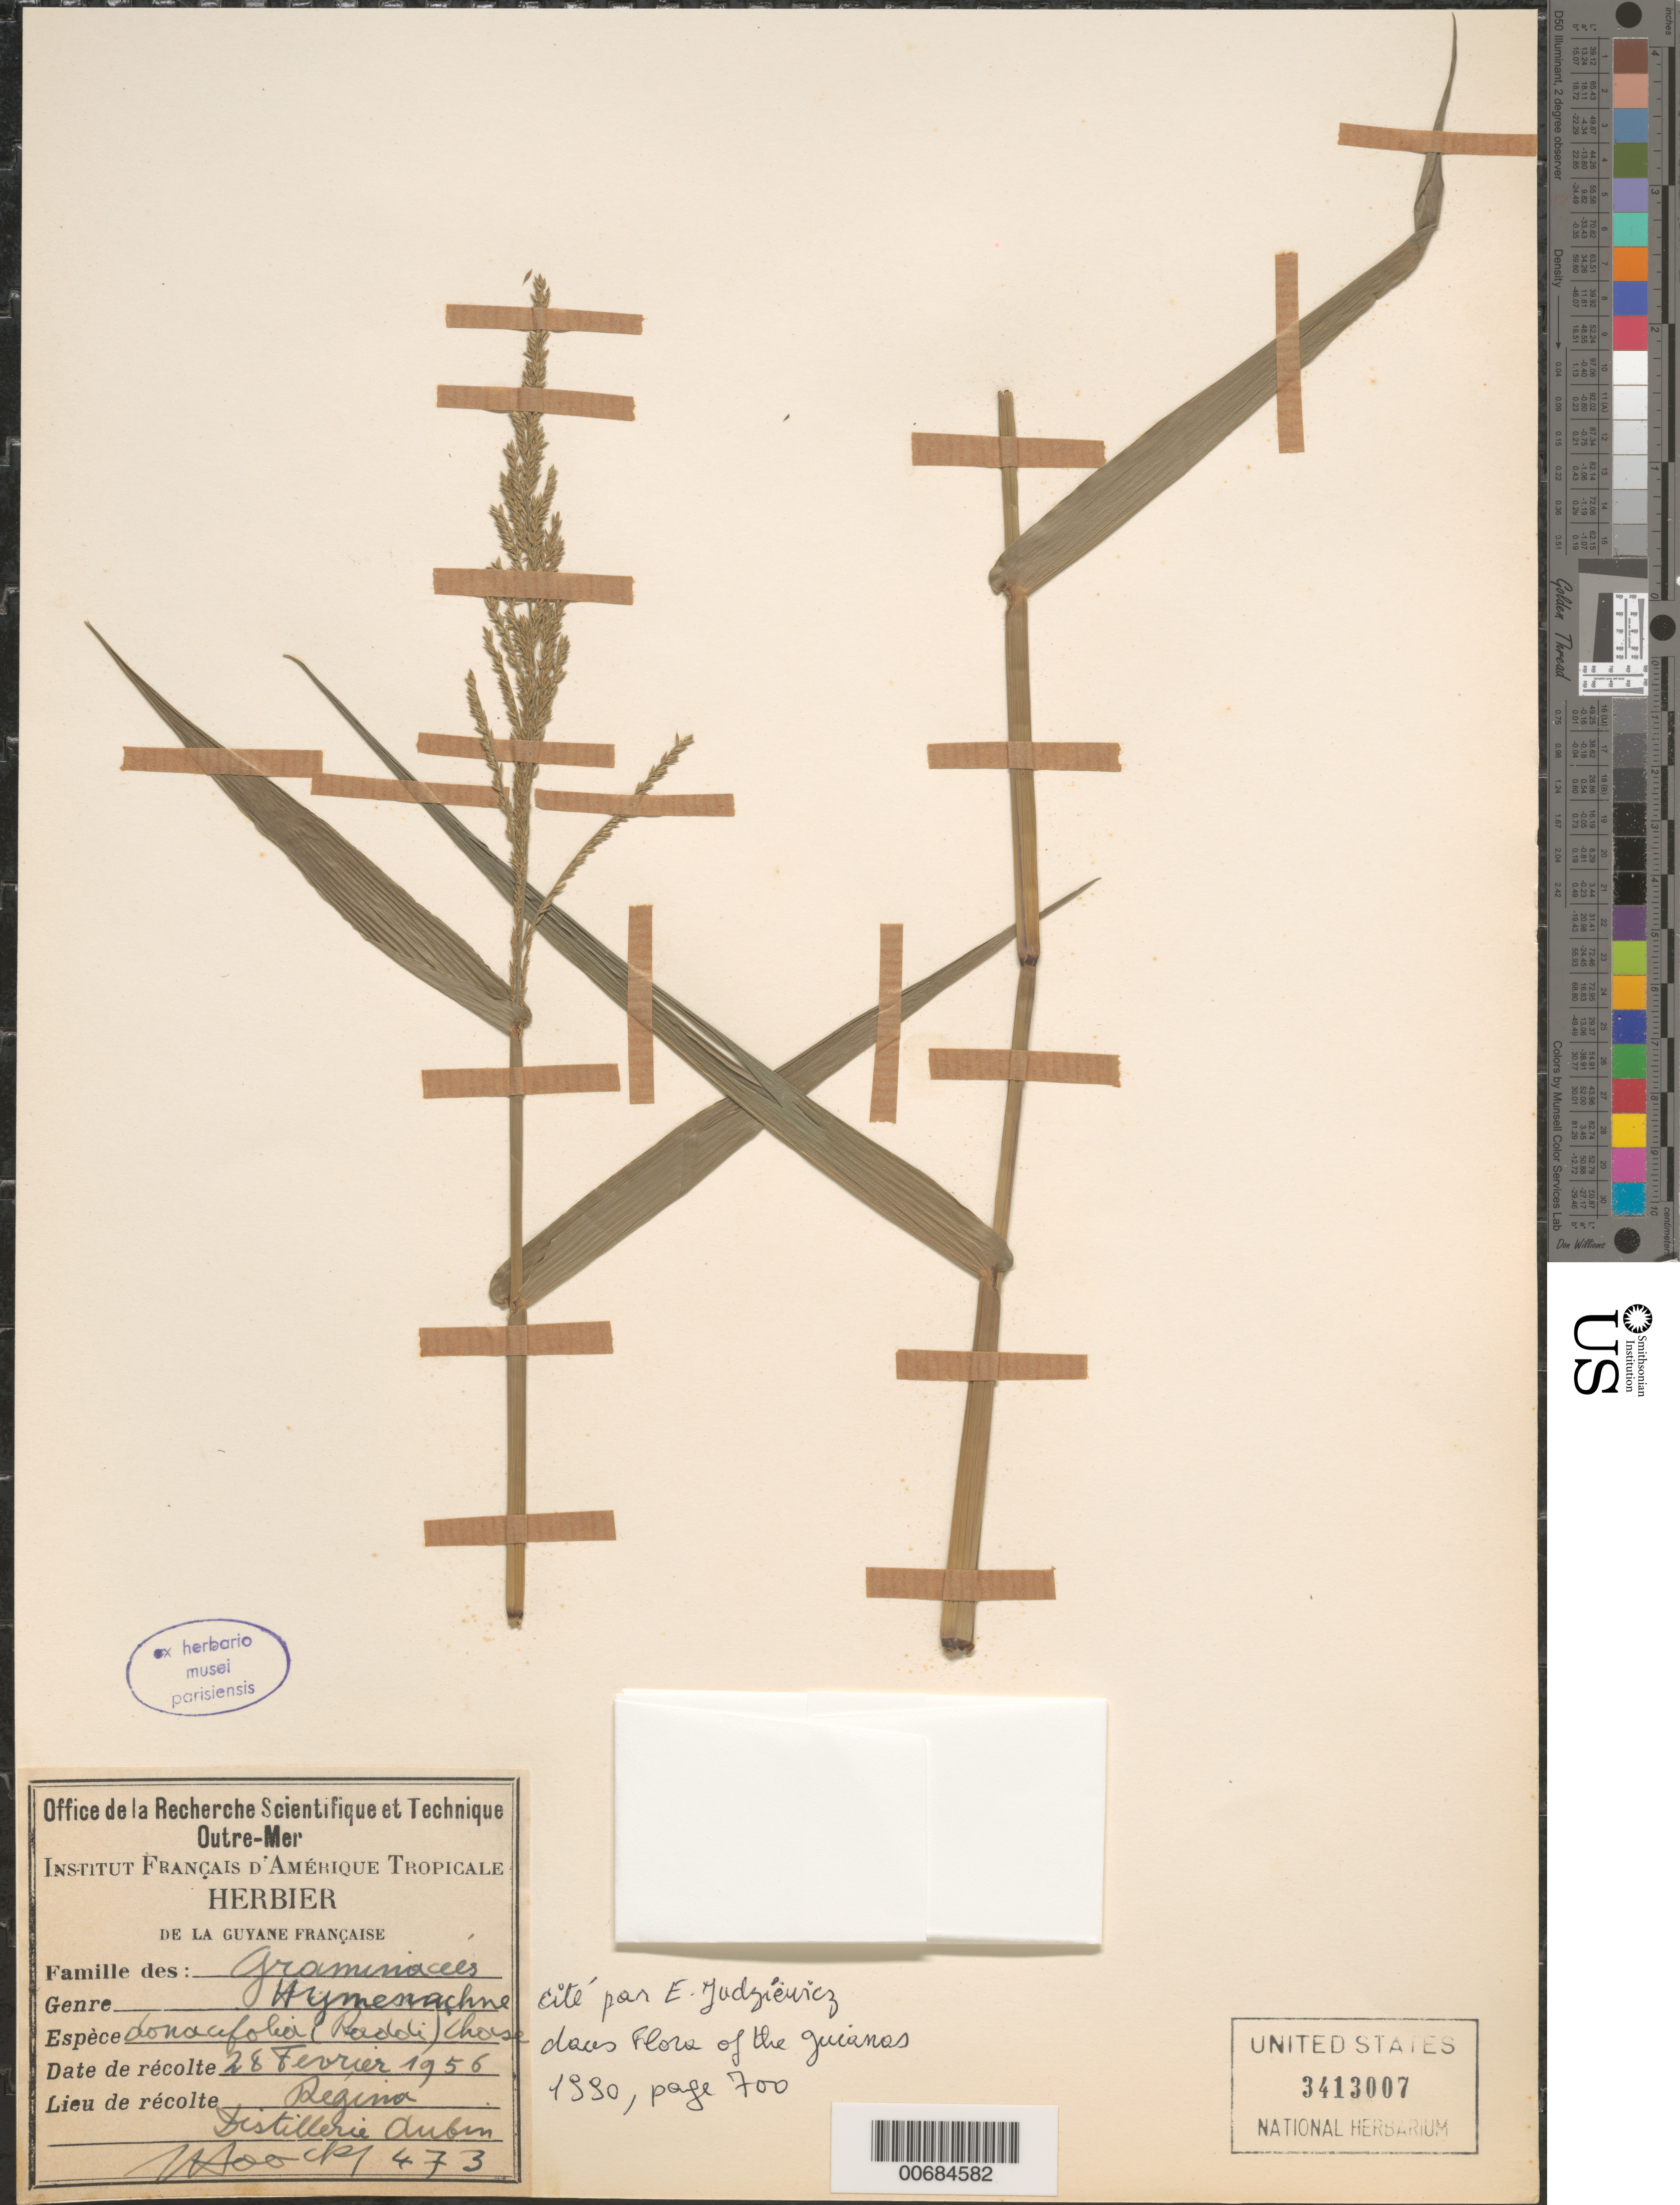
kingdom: Plantae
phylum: Tracheophyta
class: Liliopsida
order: Poales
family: Poaceae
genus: Hymenachne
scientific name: Hymenachne donacifolia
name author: (Raddi) Chase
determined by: Judziewicz, E. J.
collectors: J. Hoock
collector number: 473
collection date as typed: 28-Feb-56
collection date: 1956-02-28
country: French Guiana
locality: Regina, Distillerie Aubin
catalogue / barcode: US 3413007